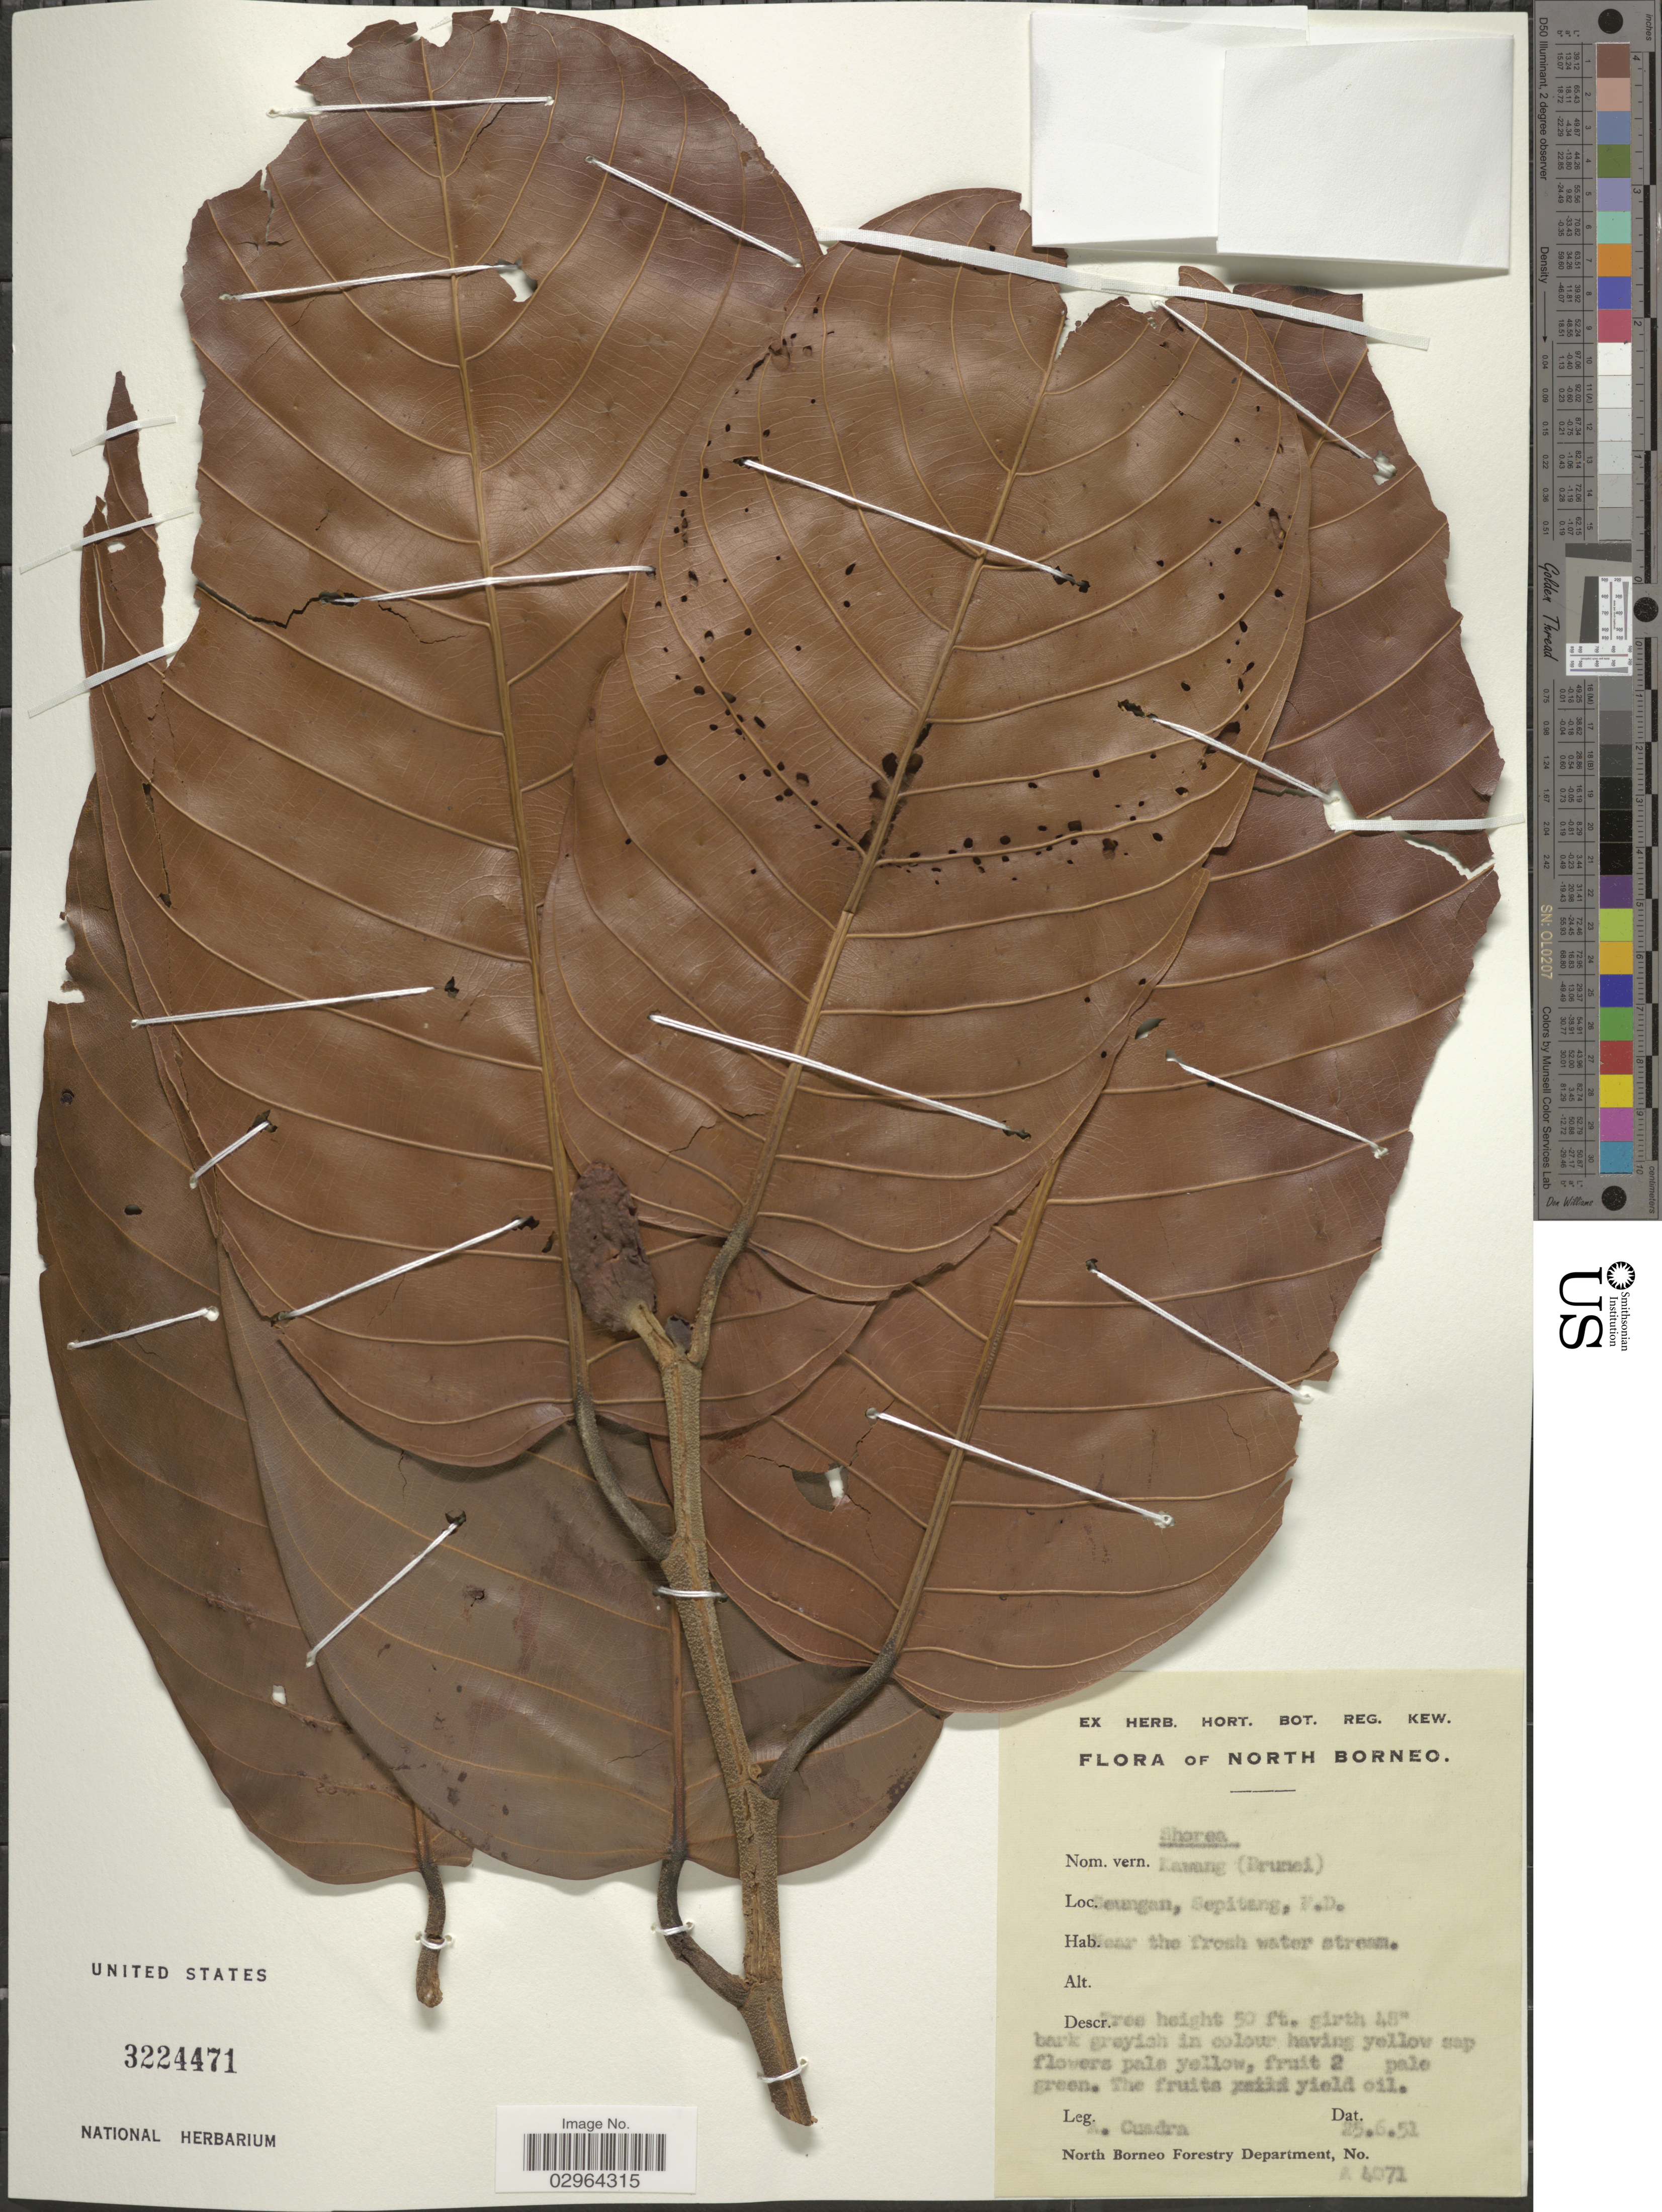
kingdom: Plantae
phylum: Tracheophyta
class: Magnoliopsida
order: Malvales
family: Dipterocarpaceae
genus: Rubroshorea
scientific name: Rubroshorea macrophylla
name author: (de Vriese) P.S. Ashton & J. Heck.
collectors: A. Cuadra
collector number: A4071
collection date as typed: Transcribed d/m/y: 25/6/51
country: Malaysia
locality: North Borneo. Seungan, Sepitang, F.D.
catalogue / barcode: US 3224471